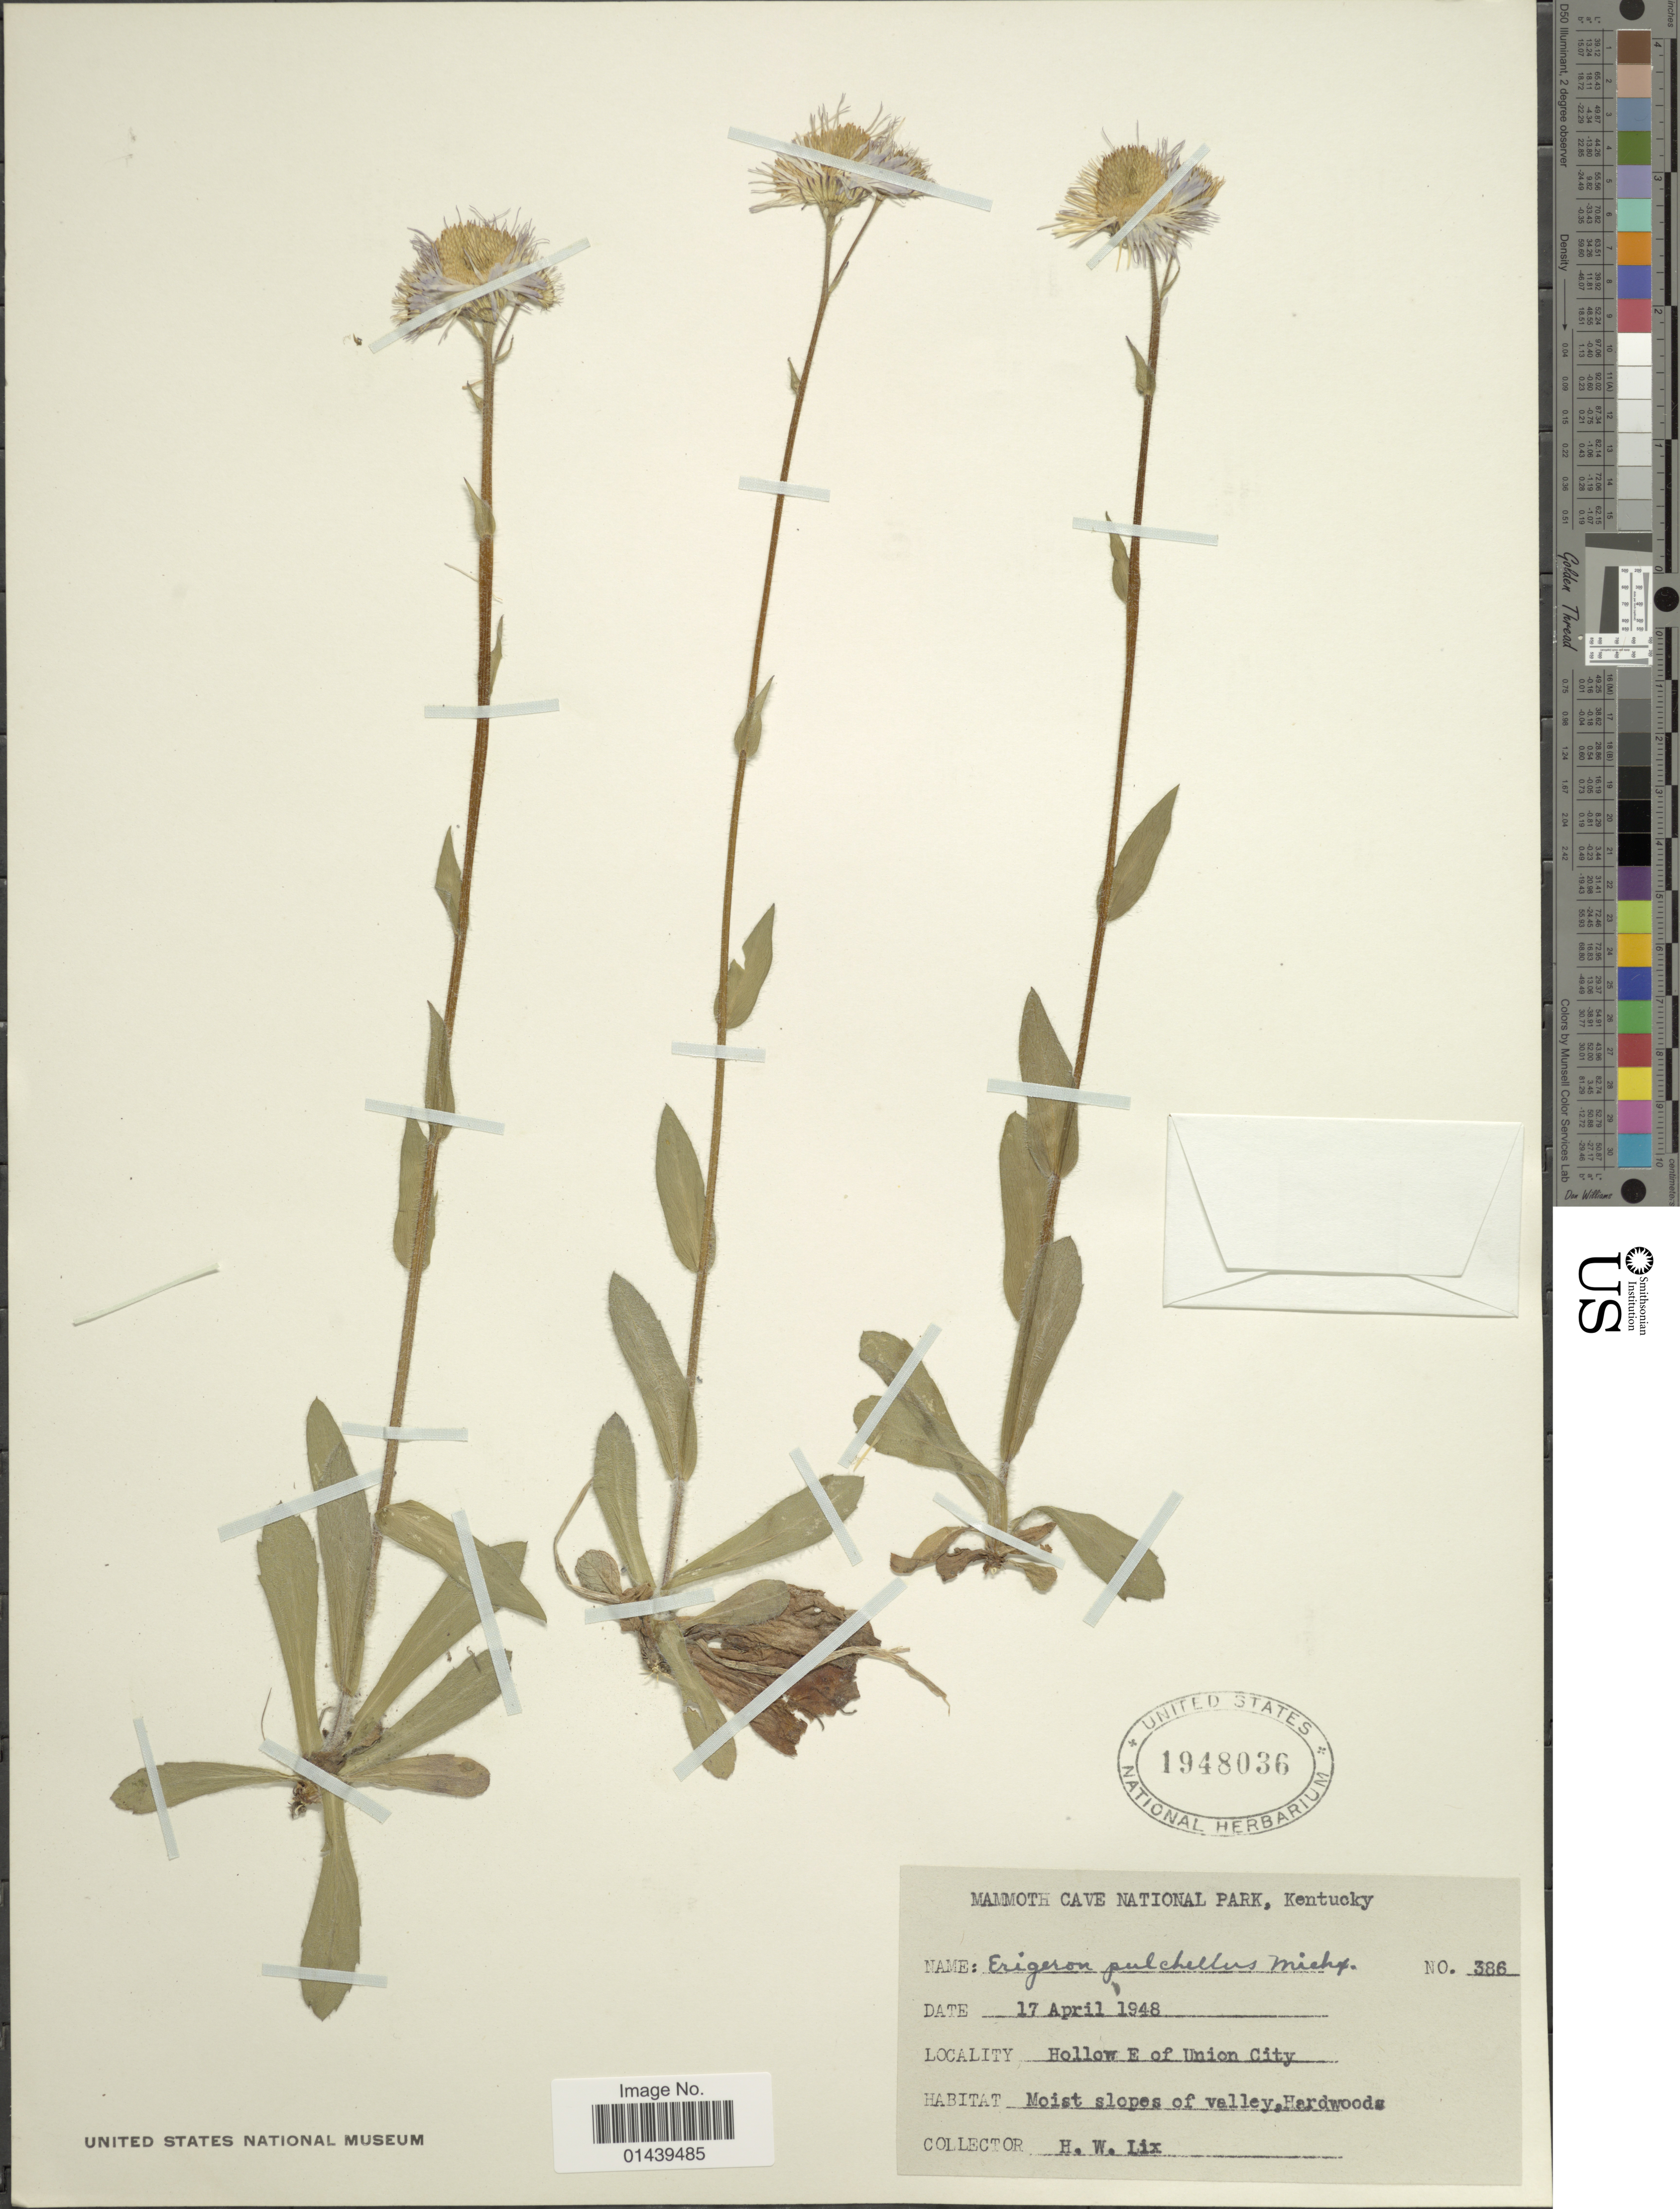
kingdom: Plantae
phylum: Tracheophyta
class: Magnoliopsida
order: Asterales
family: Asteraceae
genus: Erigeron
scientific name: Erigeron pulchellus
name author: Michx.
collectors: H. W. Lix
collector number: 386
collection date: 1948-04-17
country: United States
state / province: Kentucky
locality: Mammoth Cave National Park. Hollow E of Union City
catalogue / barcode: US 1948036